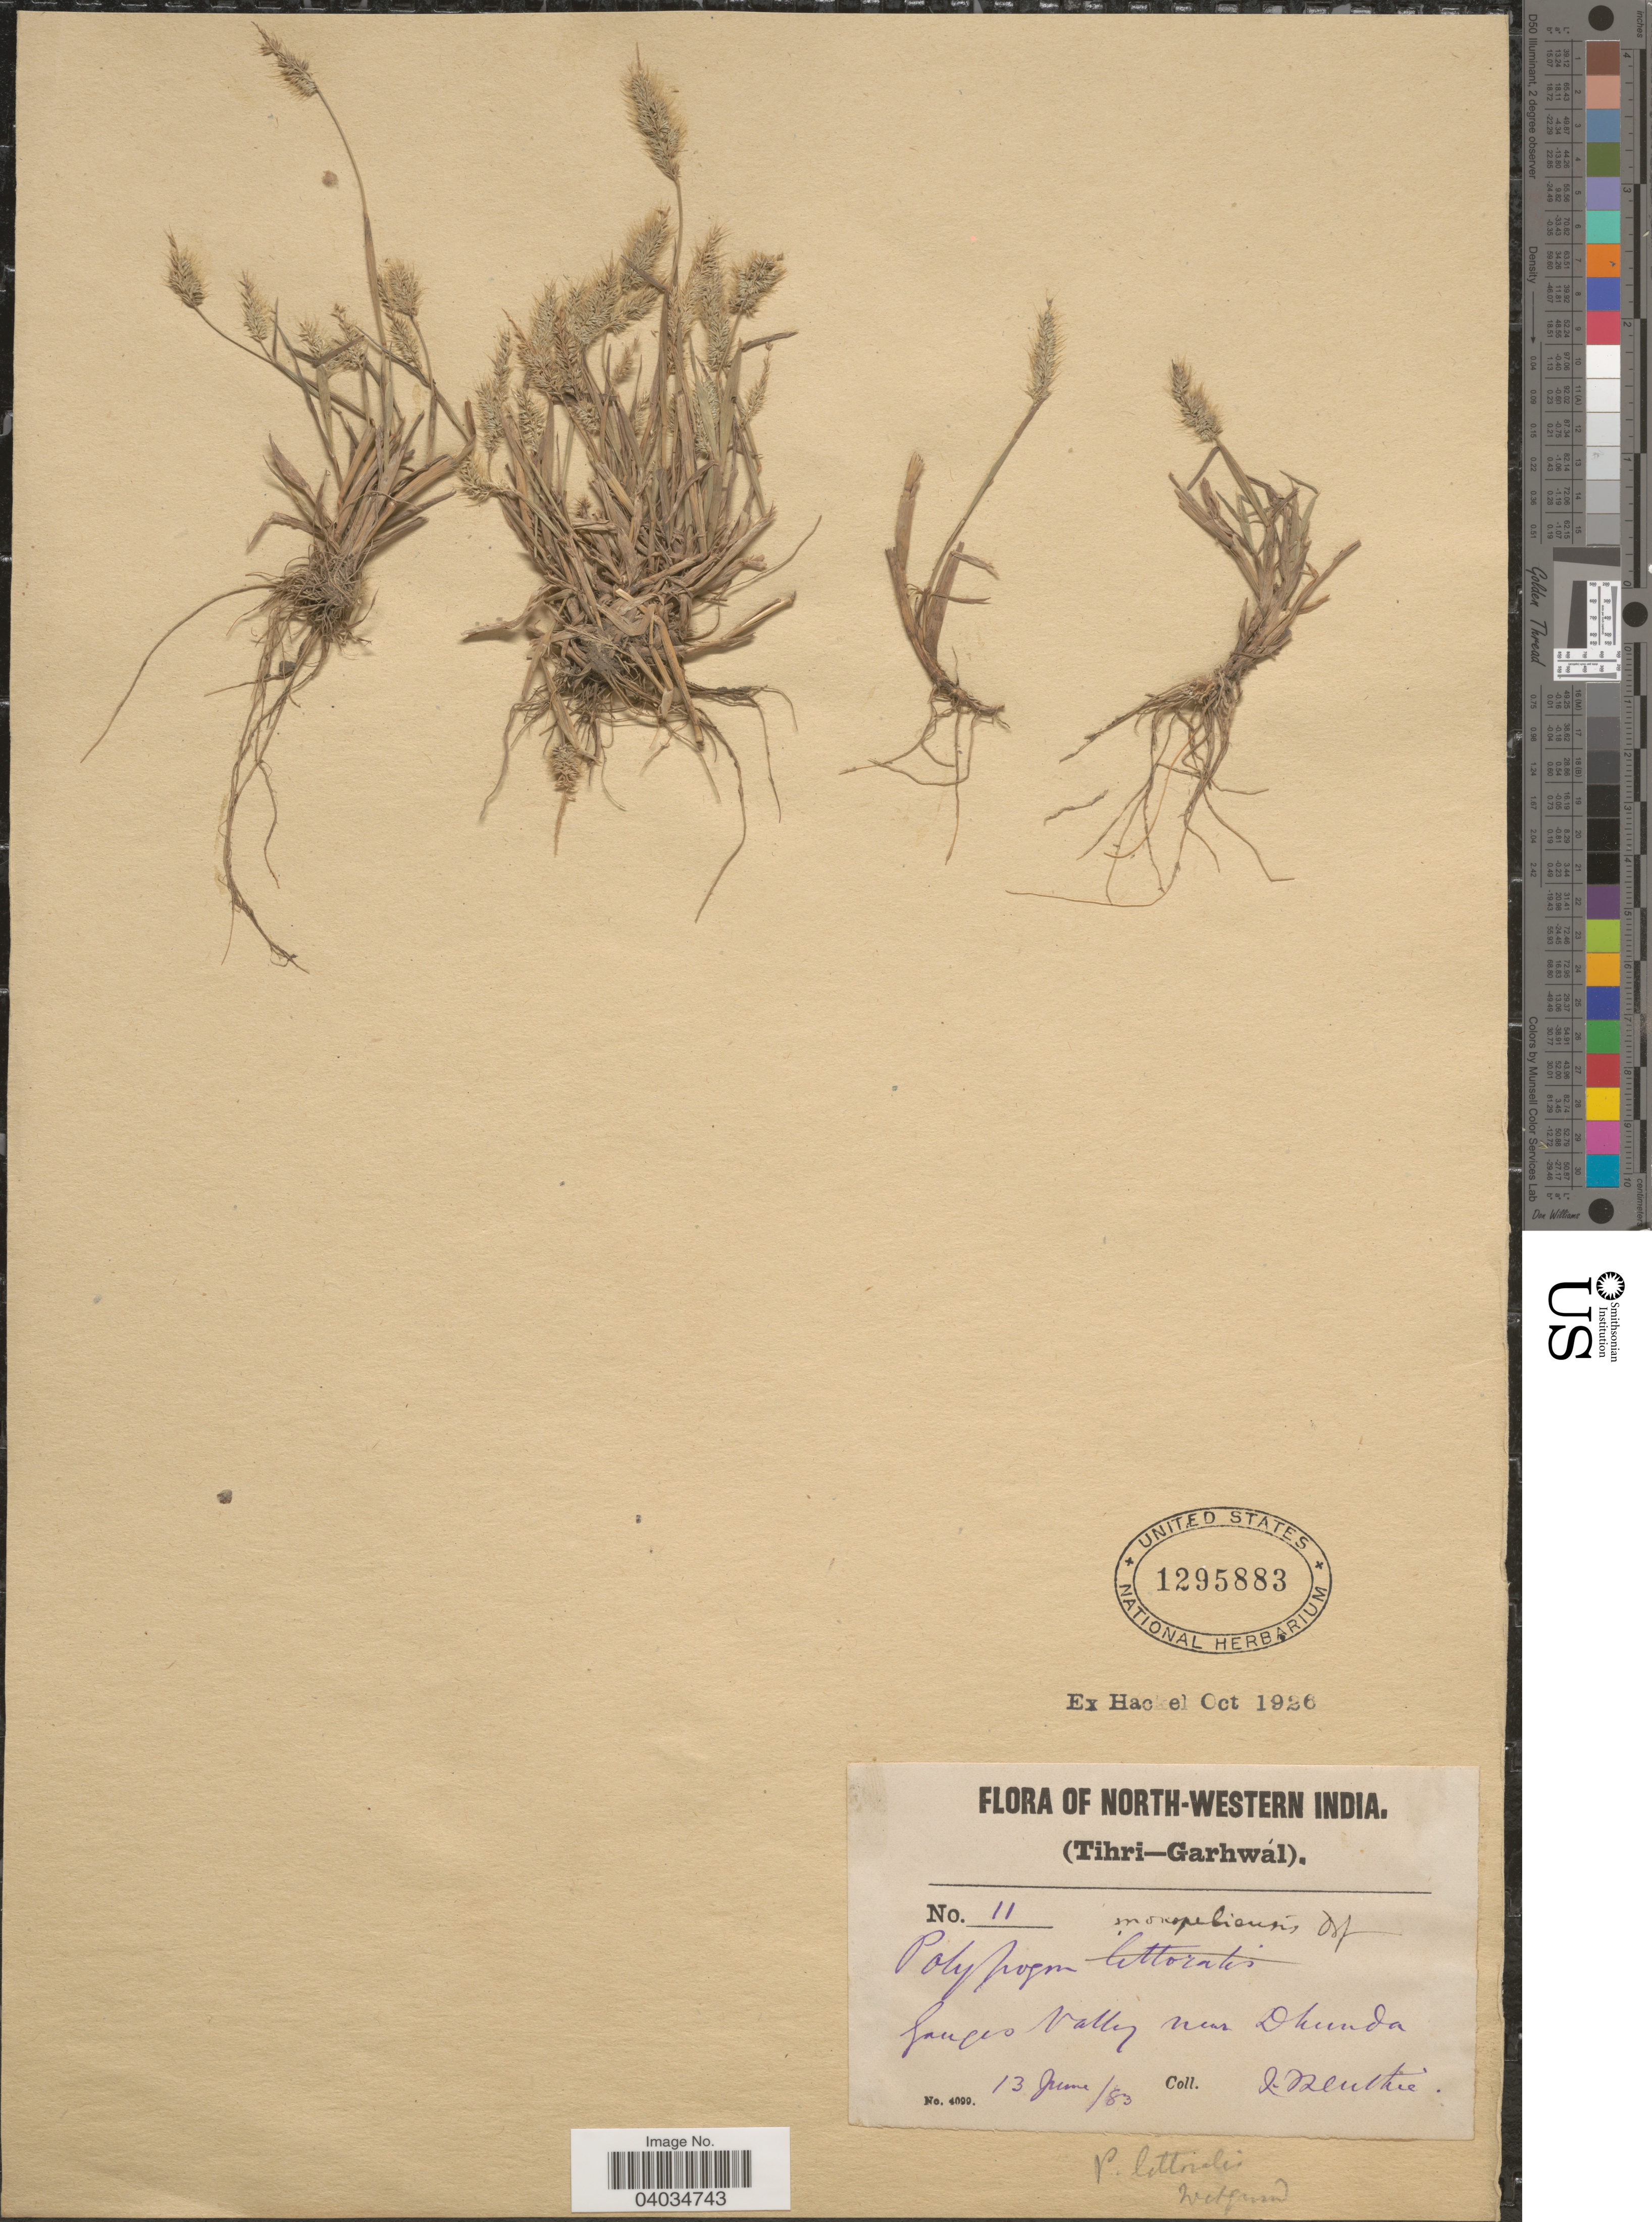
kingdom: Plantae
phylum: Tracheophyta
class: Liliopsida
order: Poales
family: Poaceae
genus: Polypogon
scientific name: Polypogon maritimus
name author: Willd.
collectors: J. F. Duthie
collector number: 11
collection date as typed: Transcribed d/m/y: 13/6/83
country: India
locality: North-Western India. (Tihri-Garhwál). Ganges Valley near Dhunda.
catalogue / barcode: US 1295883